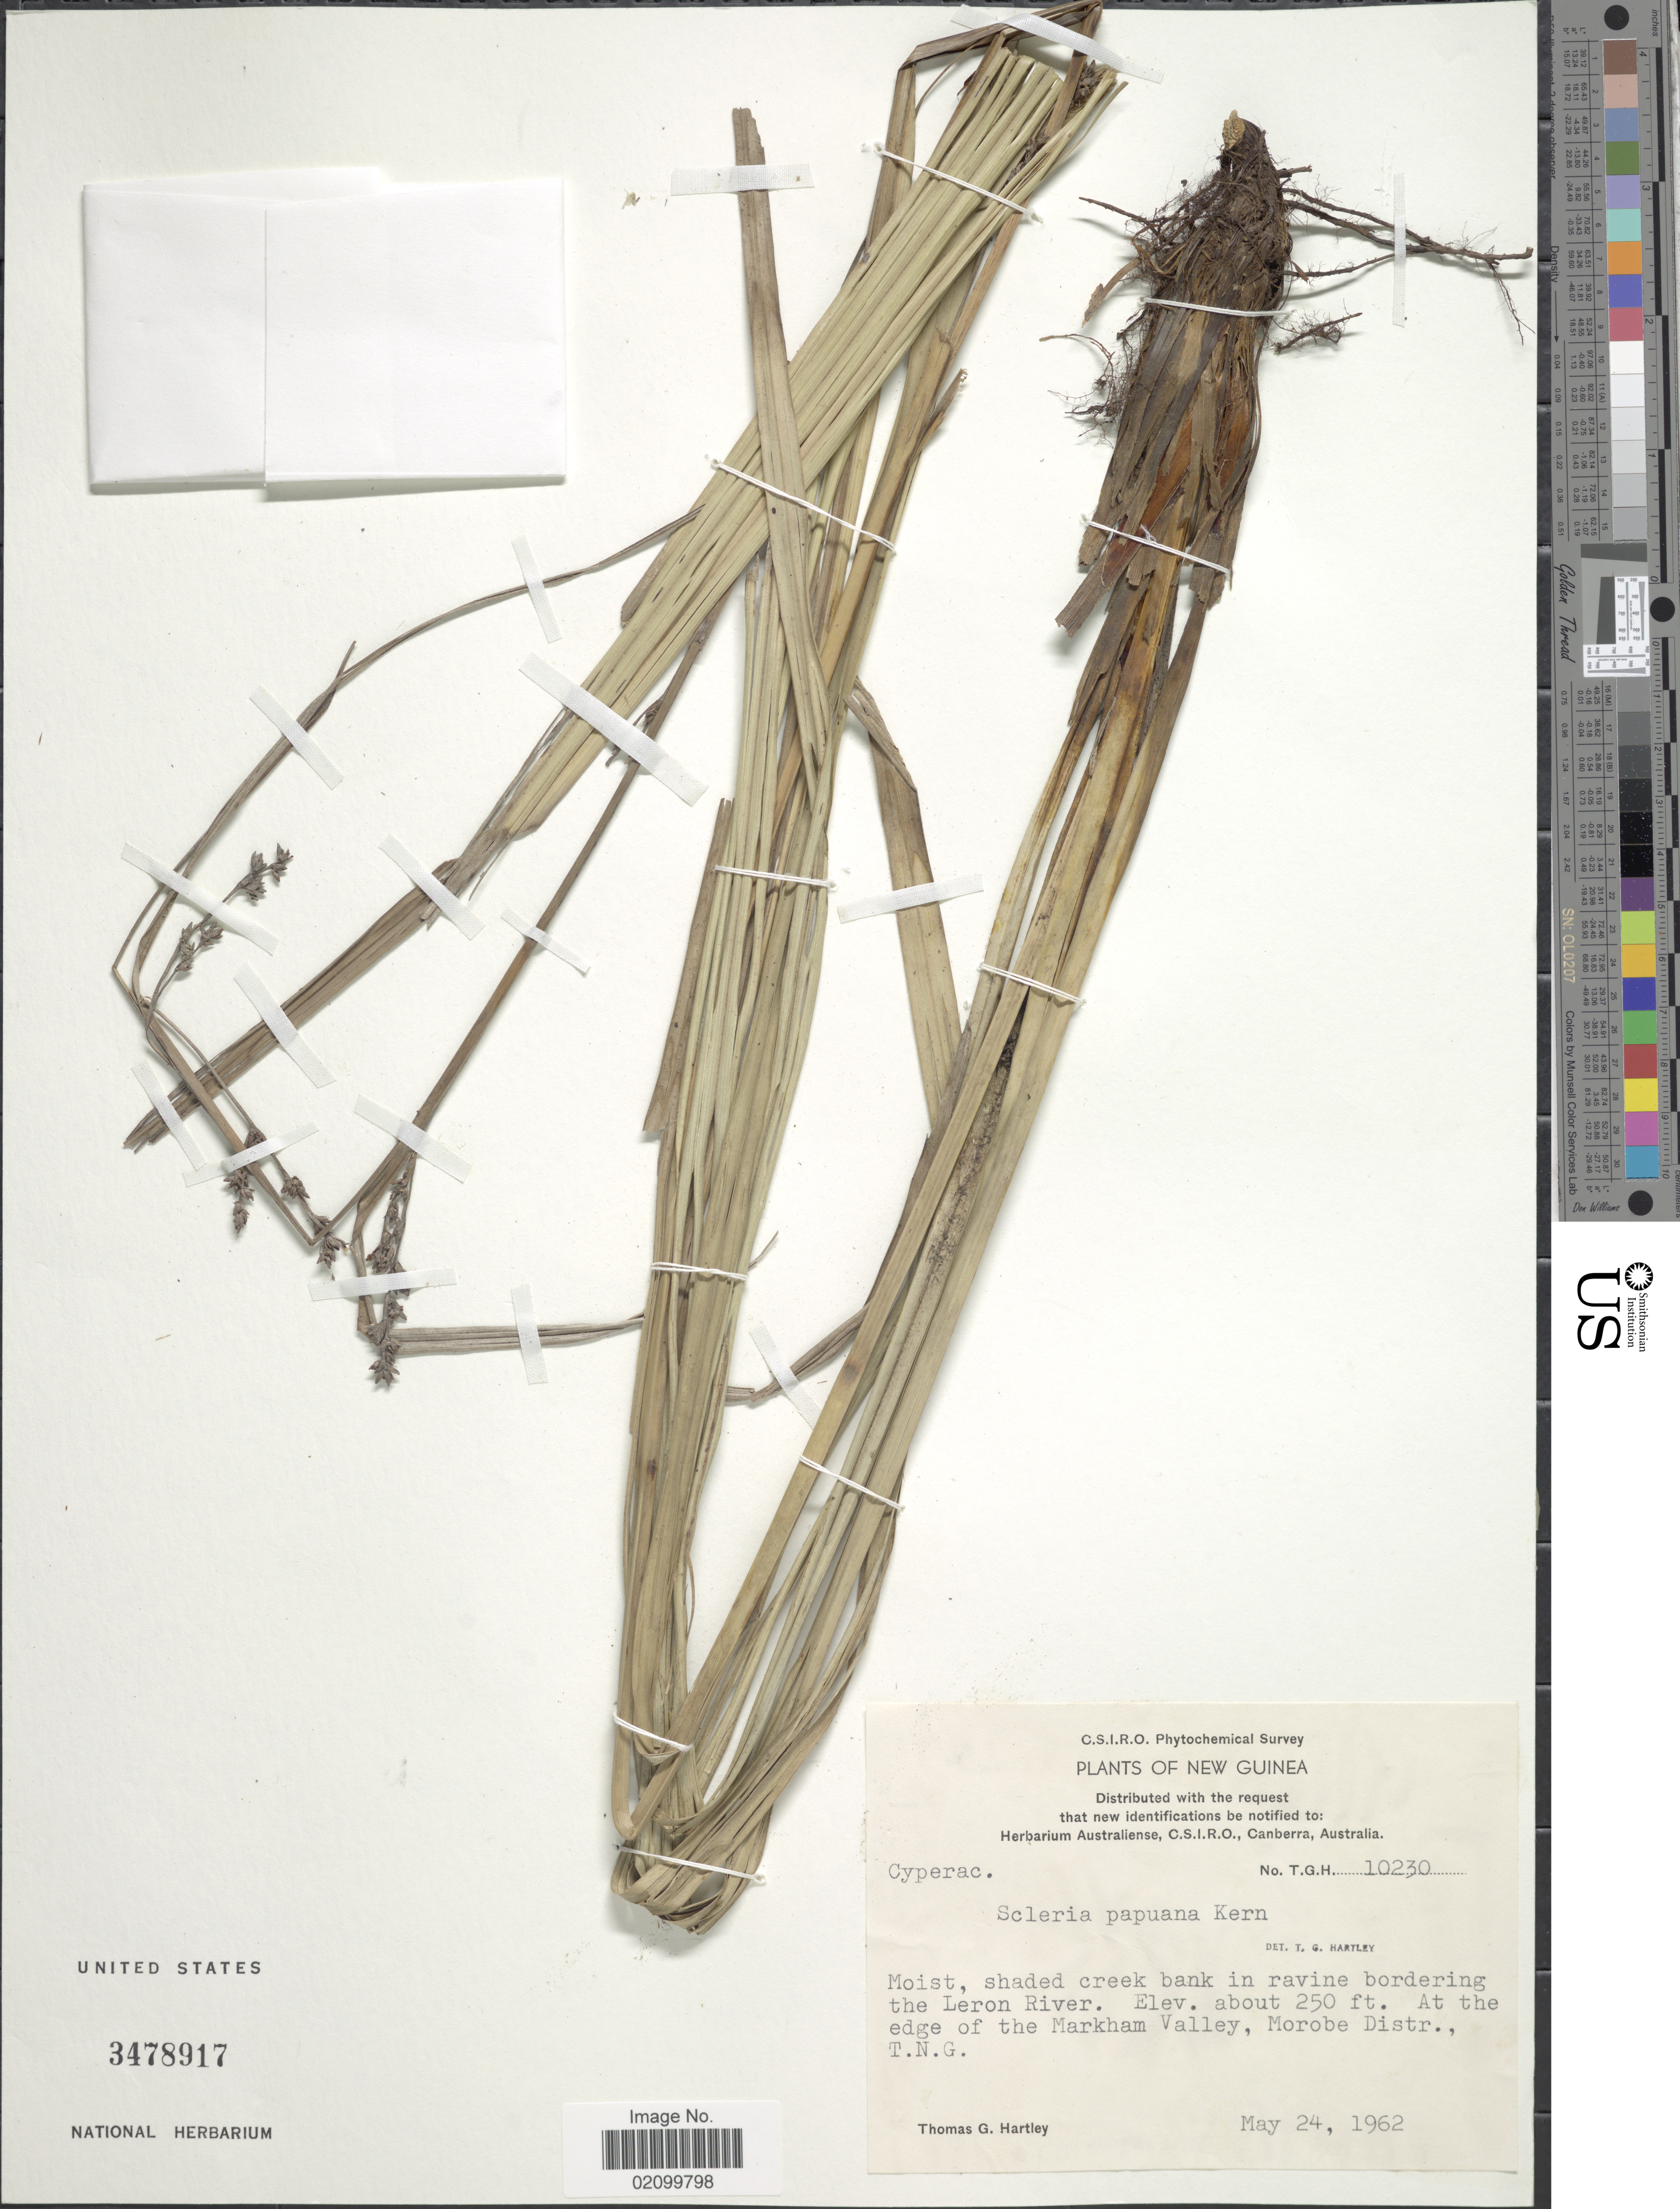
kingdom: Plantae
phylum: Tracheophyta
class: Liliopsida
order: Poales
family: Cyperaceae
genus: Scleria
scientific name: Scleria papuana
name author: J. Kern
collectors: T. G. Hartley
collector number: T.G.H.10230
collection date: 1962-05-24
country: Papua New Guinea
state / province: Morobe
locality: New Guinea. Moist, shaded creek bank in ravine bordering the Leron River. At the edge of the Markham Valley, Morobe Distr., T. N. G.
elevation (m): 76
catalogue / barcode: US 3478917